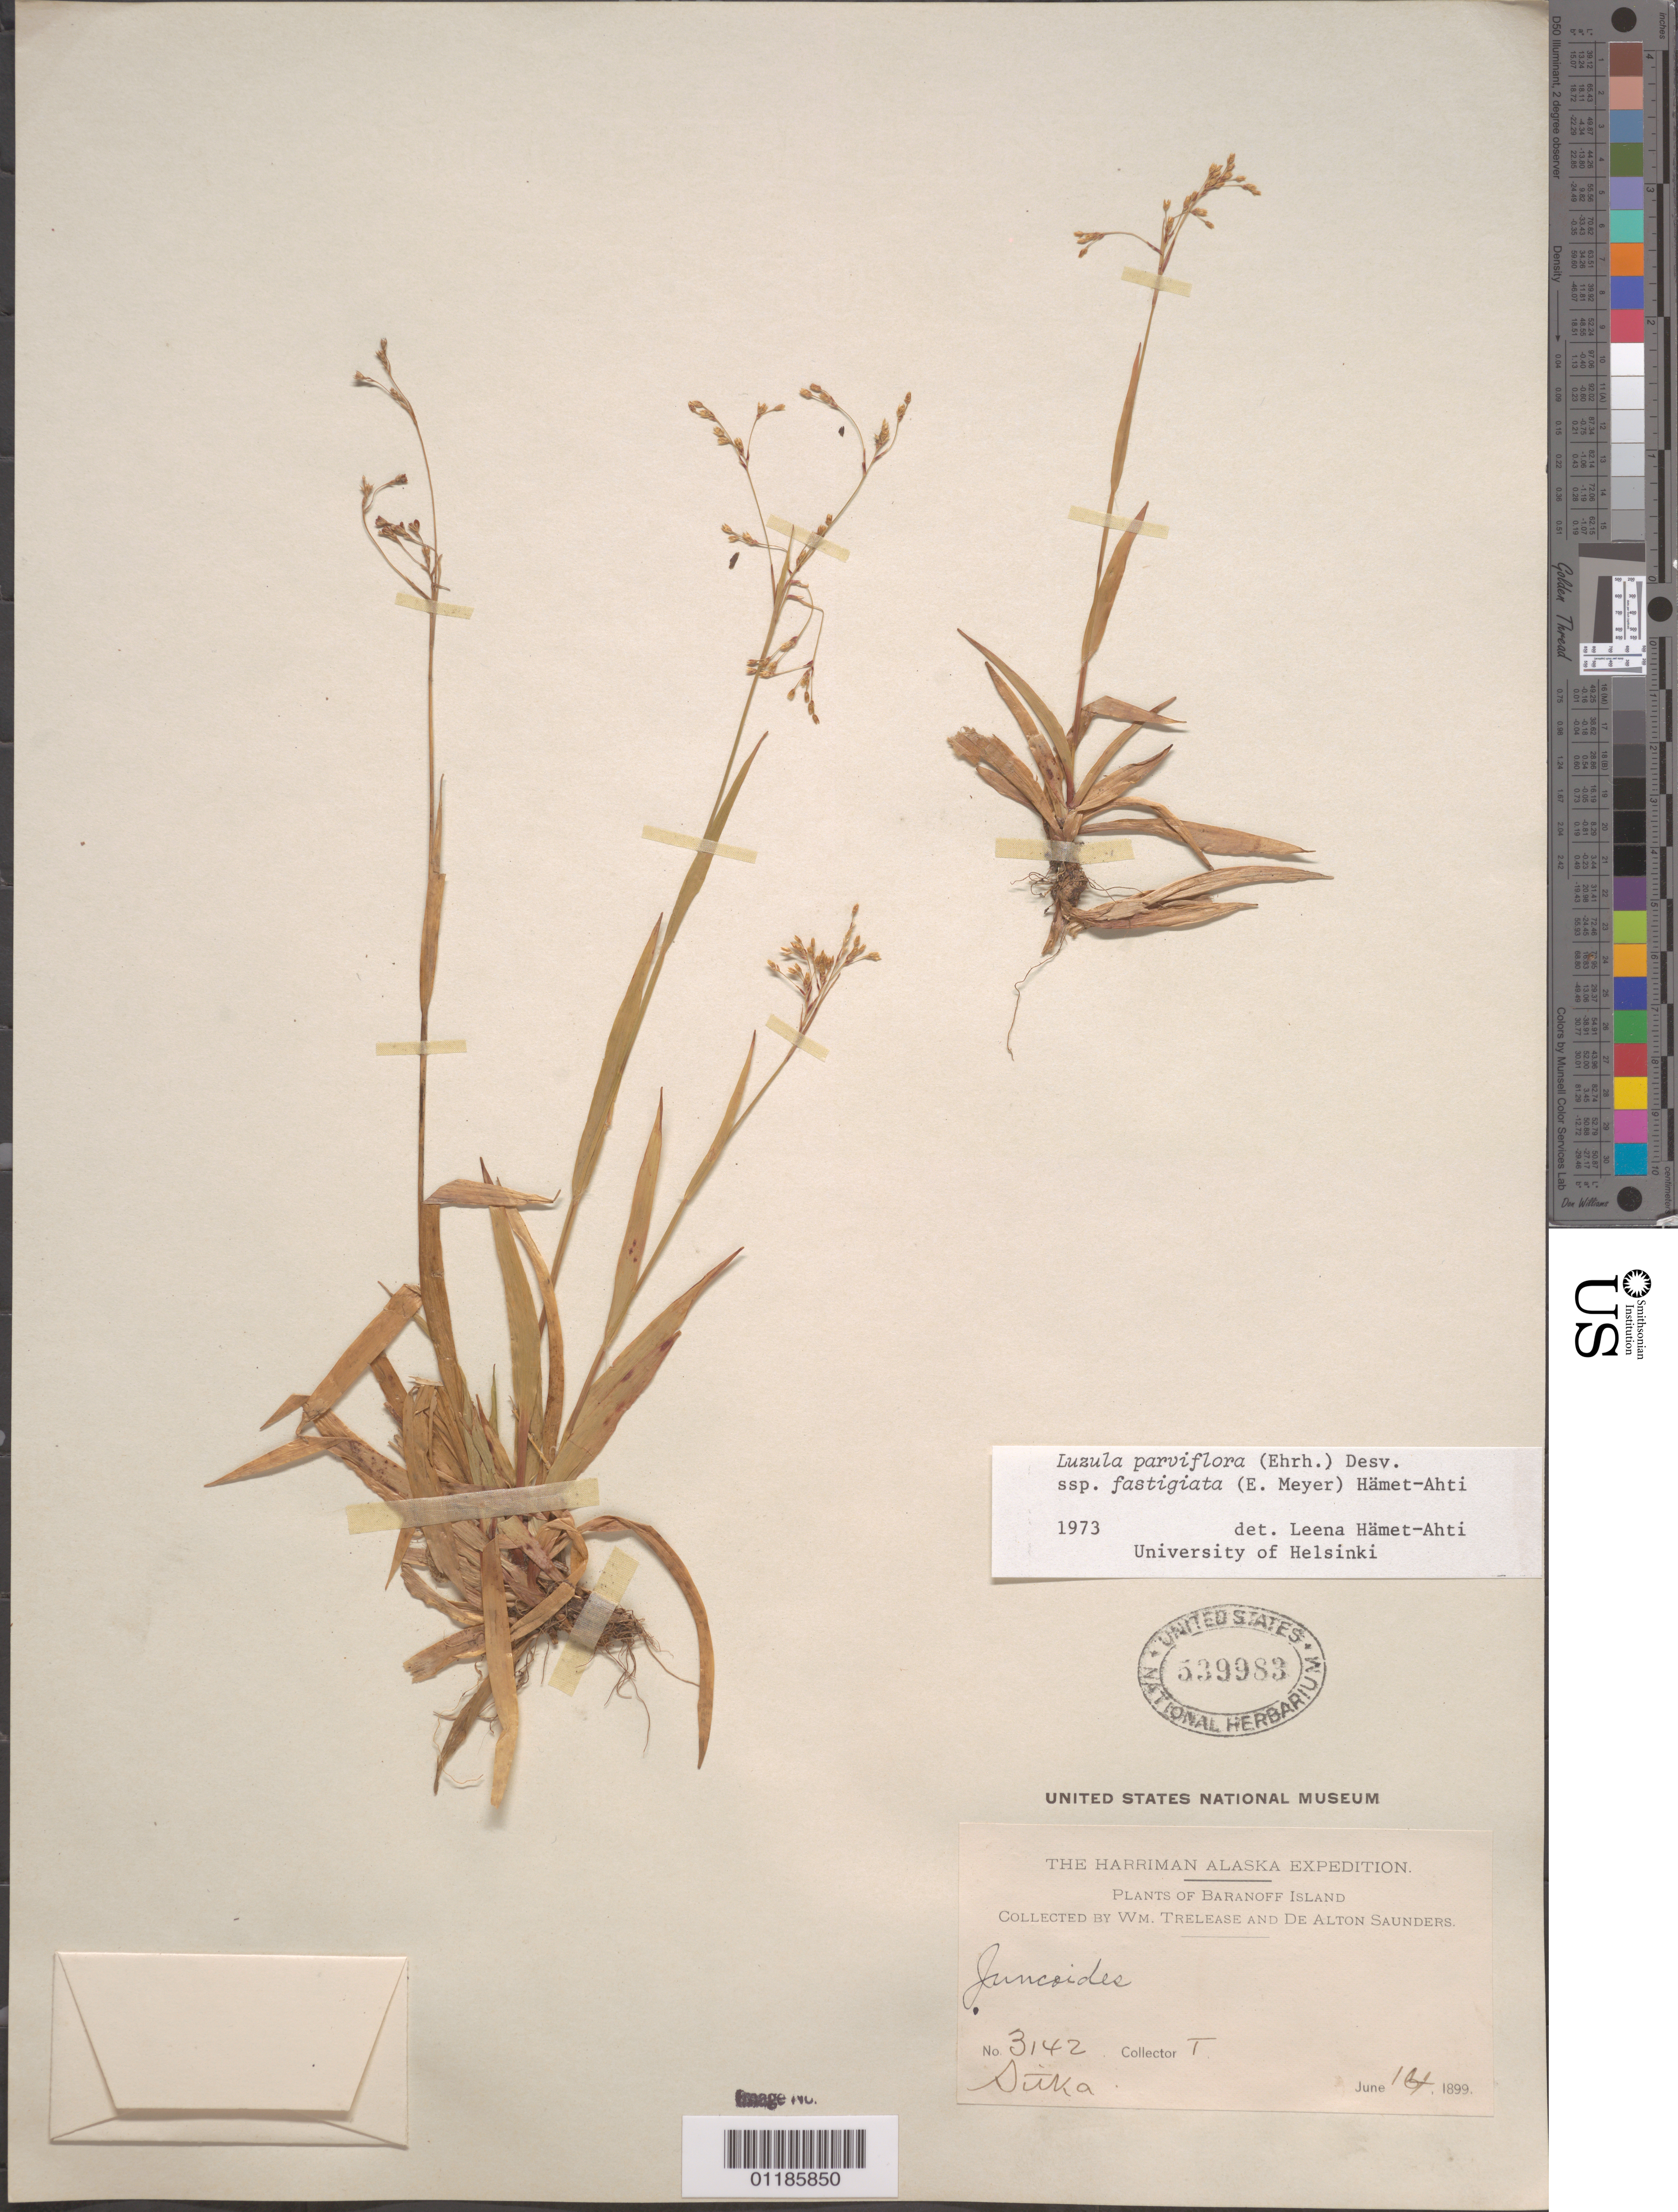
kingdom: Plantae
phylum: Tracheophyta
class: Liliopsida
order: Poales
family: Juncaceae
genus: Luzula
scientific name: Luzula parviflora subsp. fastigata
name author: (E. Mey.) Hämet-Ahti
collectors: W. Trelease & D. Saunders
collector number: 3142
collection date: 1899-06-14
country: United States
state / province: Alaska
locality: Baranoff Island.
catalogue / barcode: US 539983